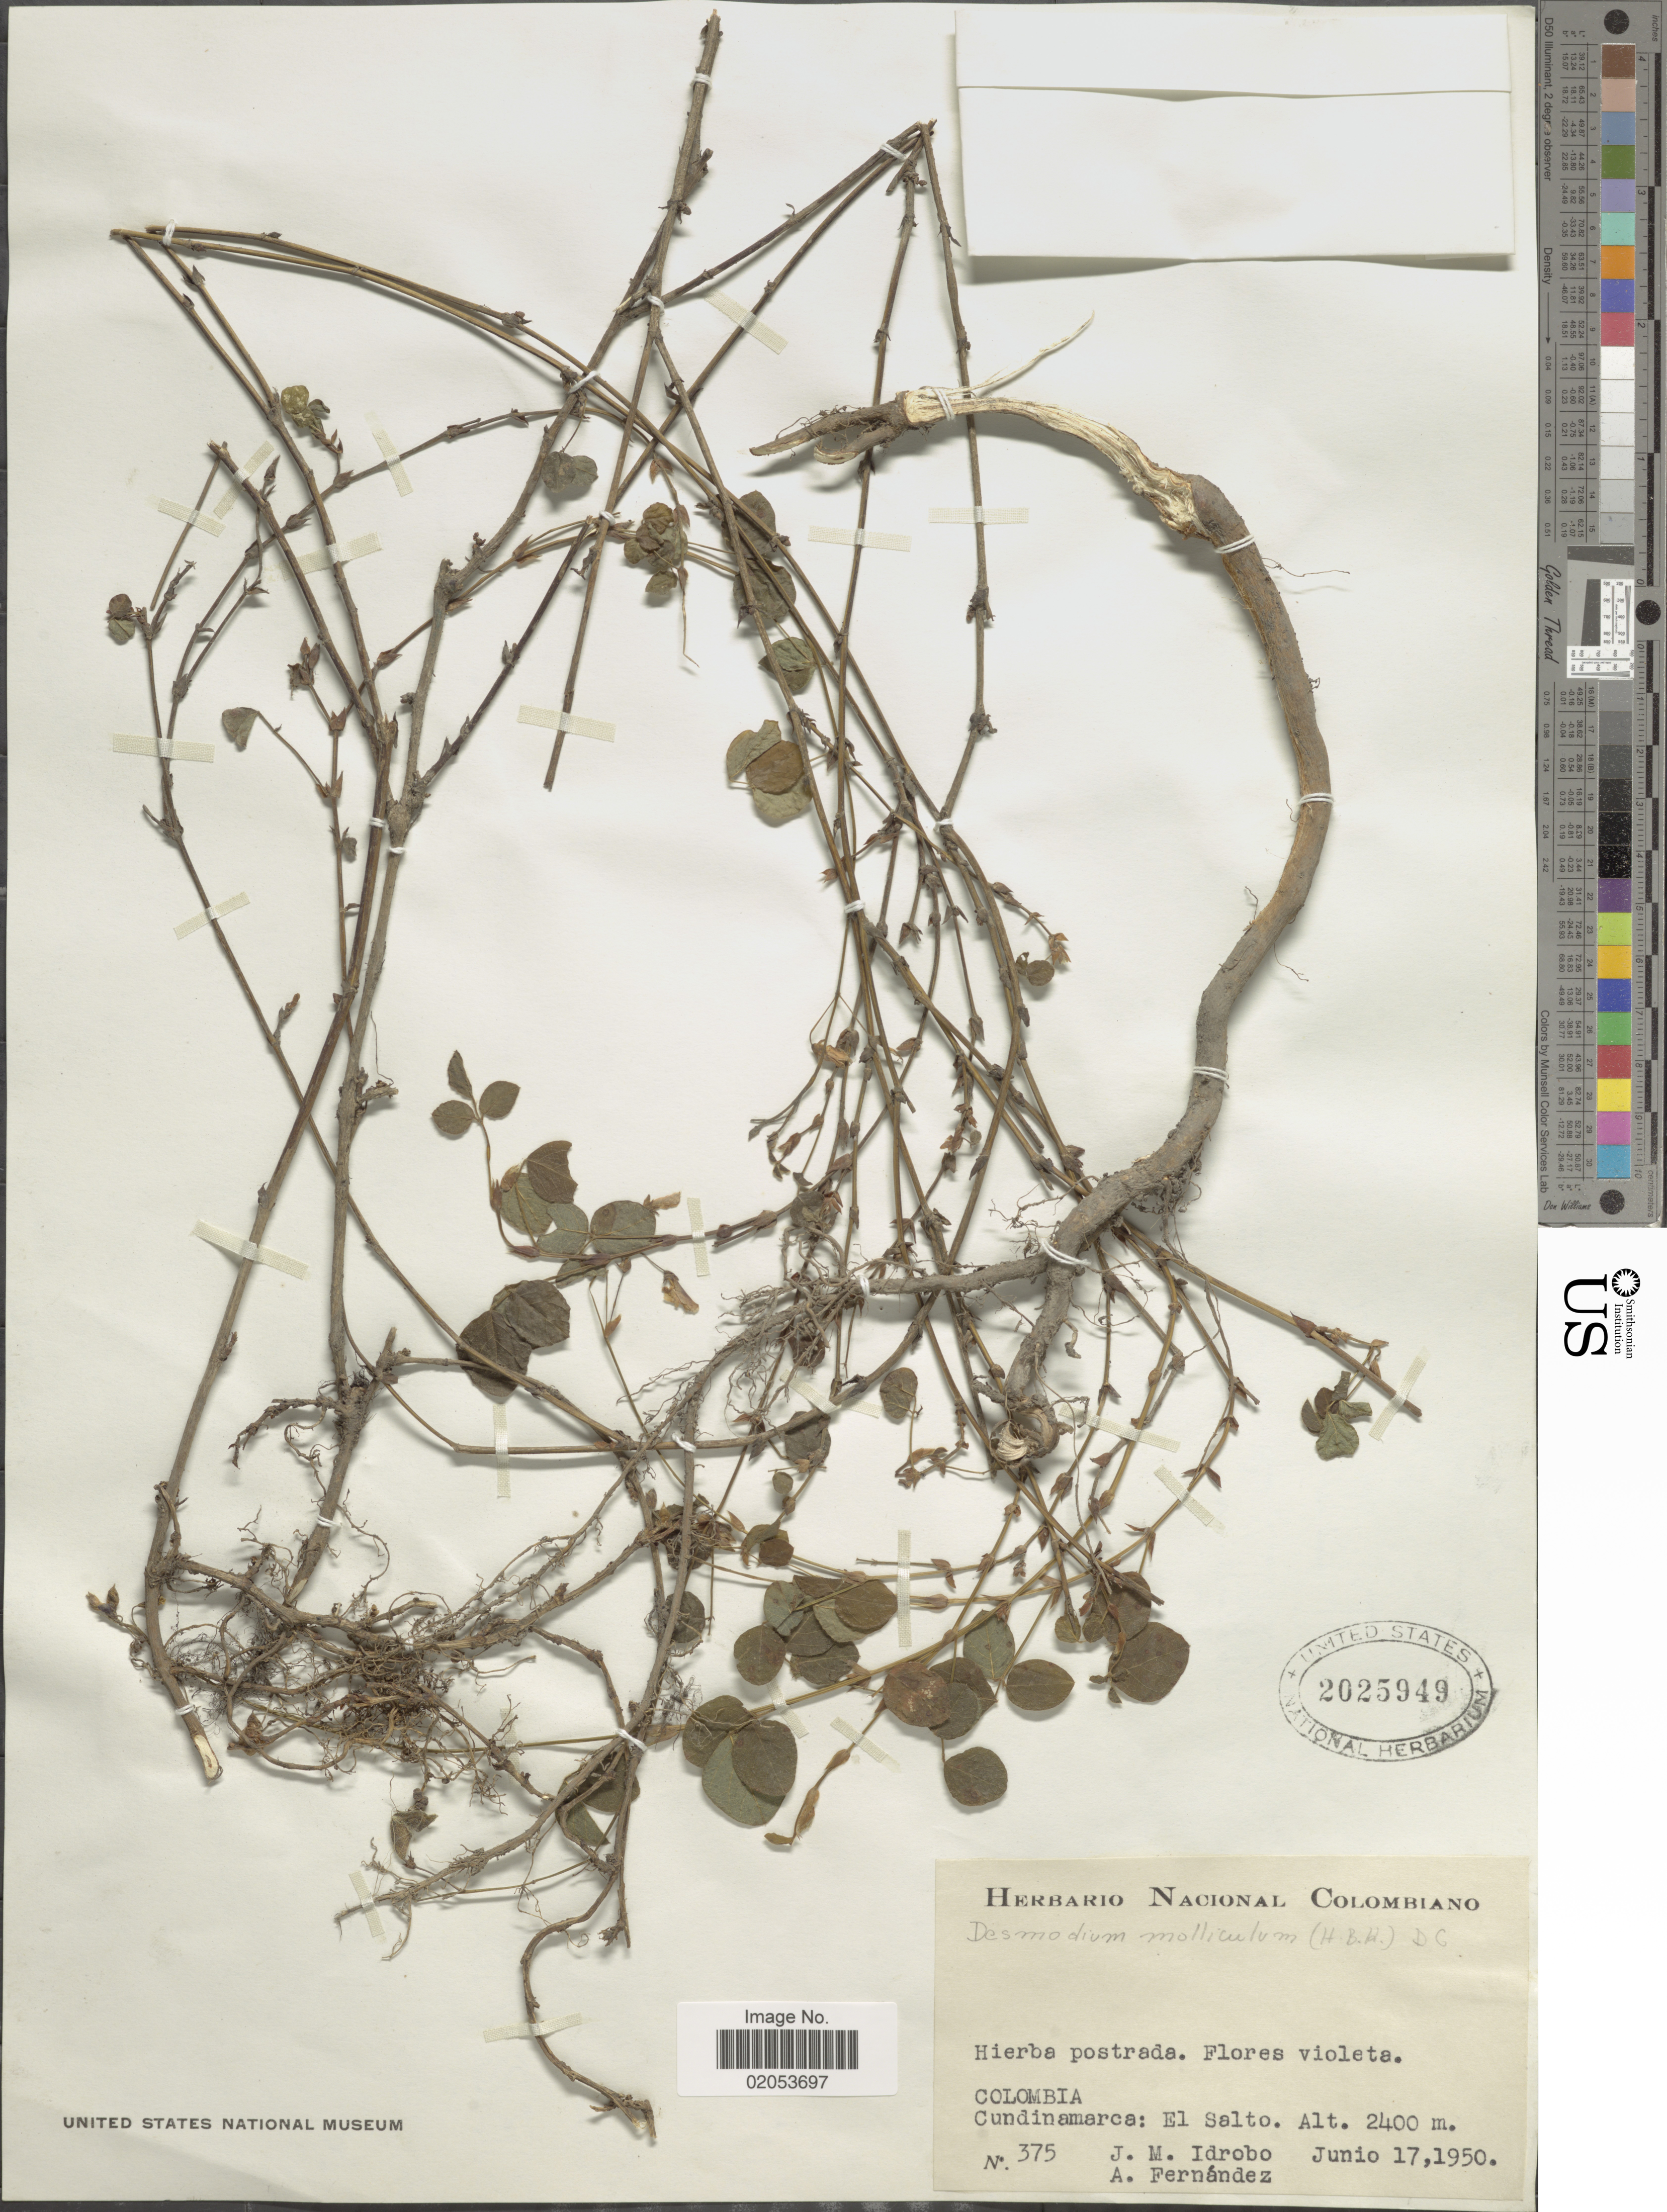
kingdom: Plantae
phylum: Tracheophyta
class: Magnoliopsida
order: Fabales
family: Fabaceae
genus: Desmodium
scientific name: Desmodium molliculum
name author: (Kunth) DC.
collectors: J. M. Idrobo & A. Fernández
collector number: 375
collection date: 1950-06-17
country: Colombia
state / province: Cundinamarca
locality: El Salto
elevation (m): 2400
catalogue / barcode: US 2025949